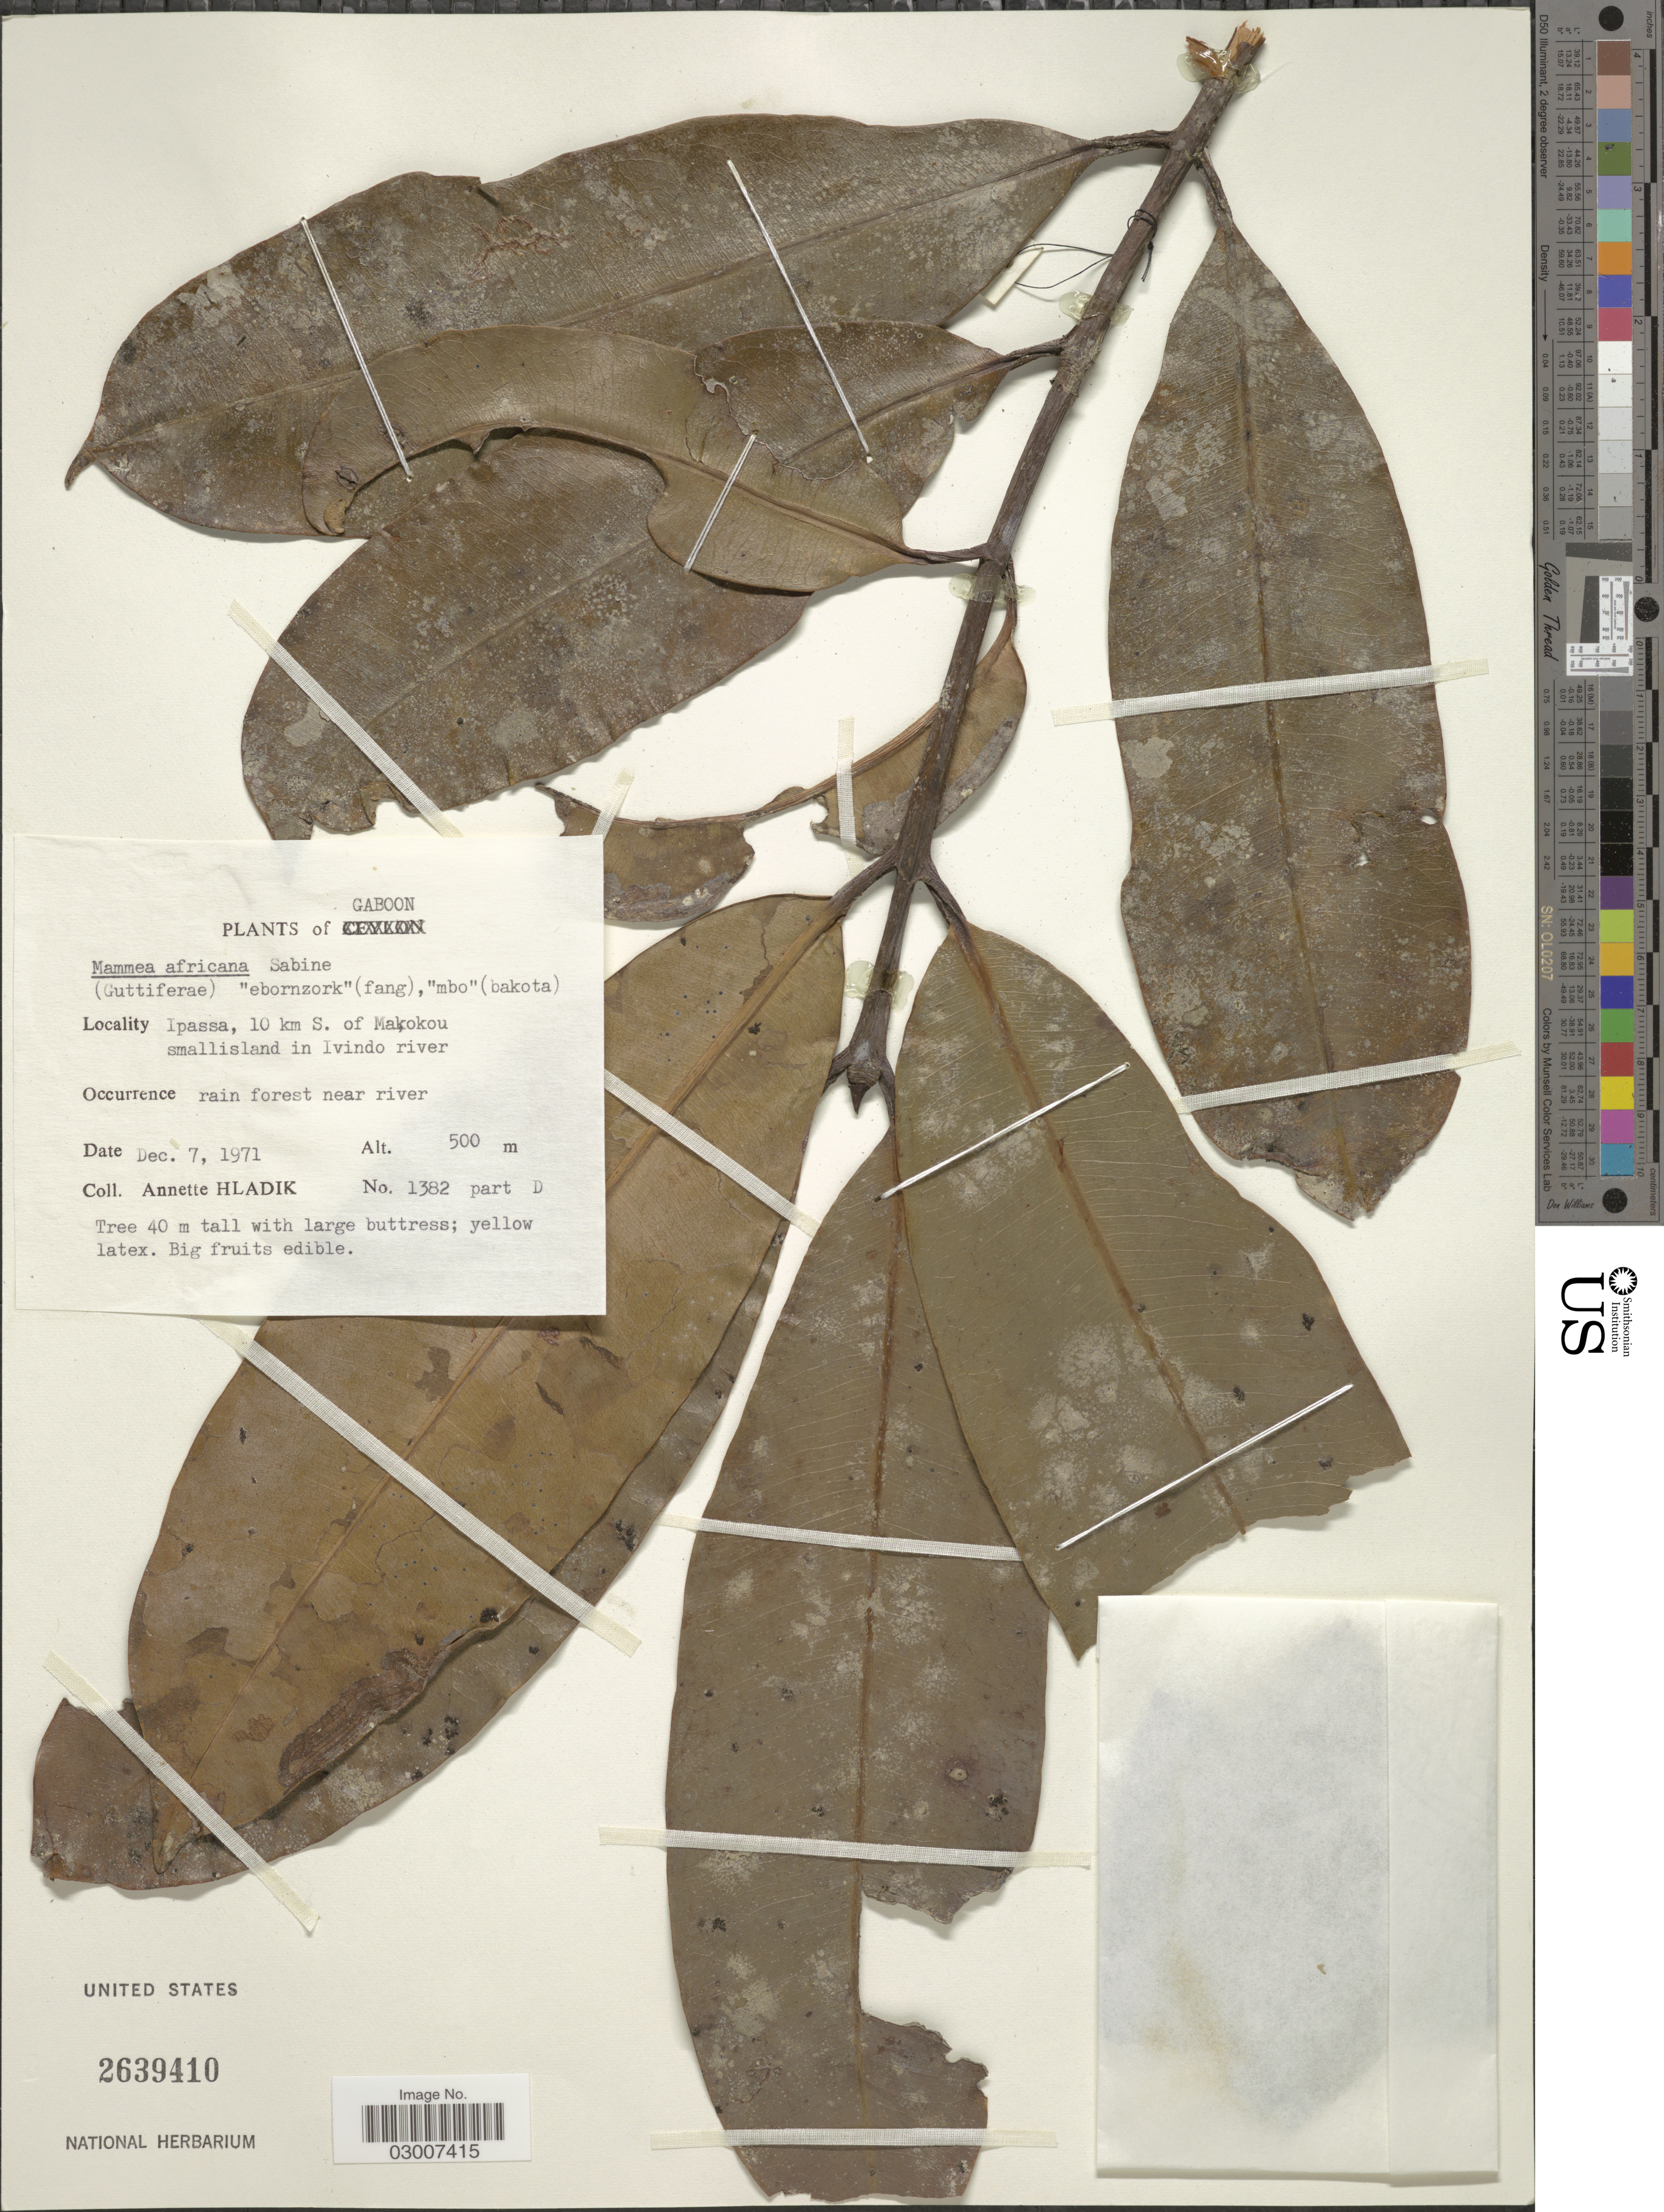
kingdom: Plantae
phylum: Tracheophyta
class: Magnoliopsida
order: Malpighiales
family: Calophyllaceae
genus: Mammea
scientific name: Mammea africana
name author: Sabine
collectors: A. Hladik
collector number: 1382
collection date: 1971-12-07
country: Gabon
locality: Ipassa, 10 km S. of Makokou smallisland in Ivindo river.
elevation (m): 500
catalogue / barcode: US 2639410